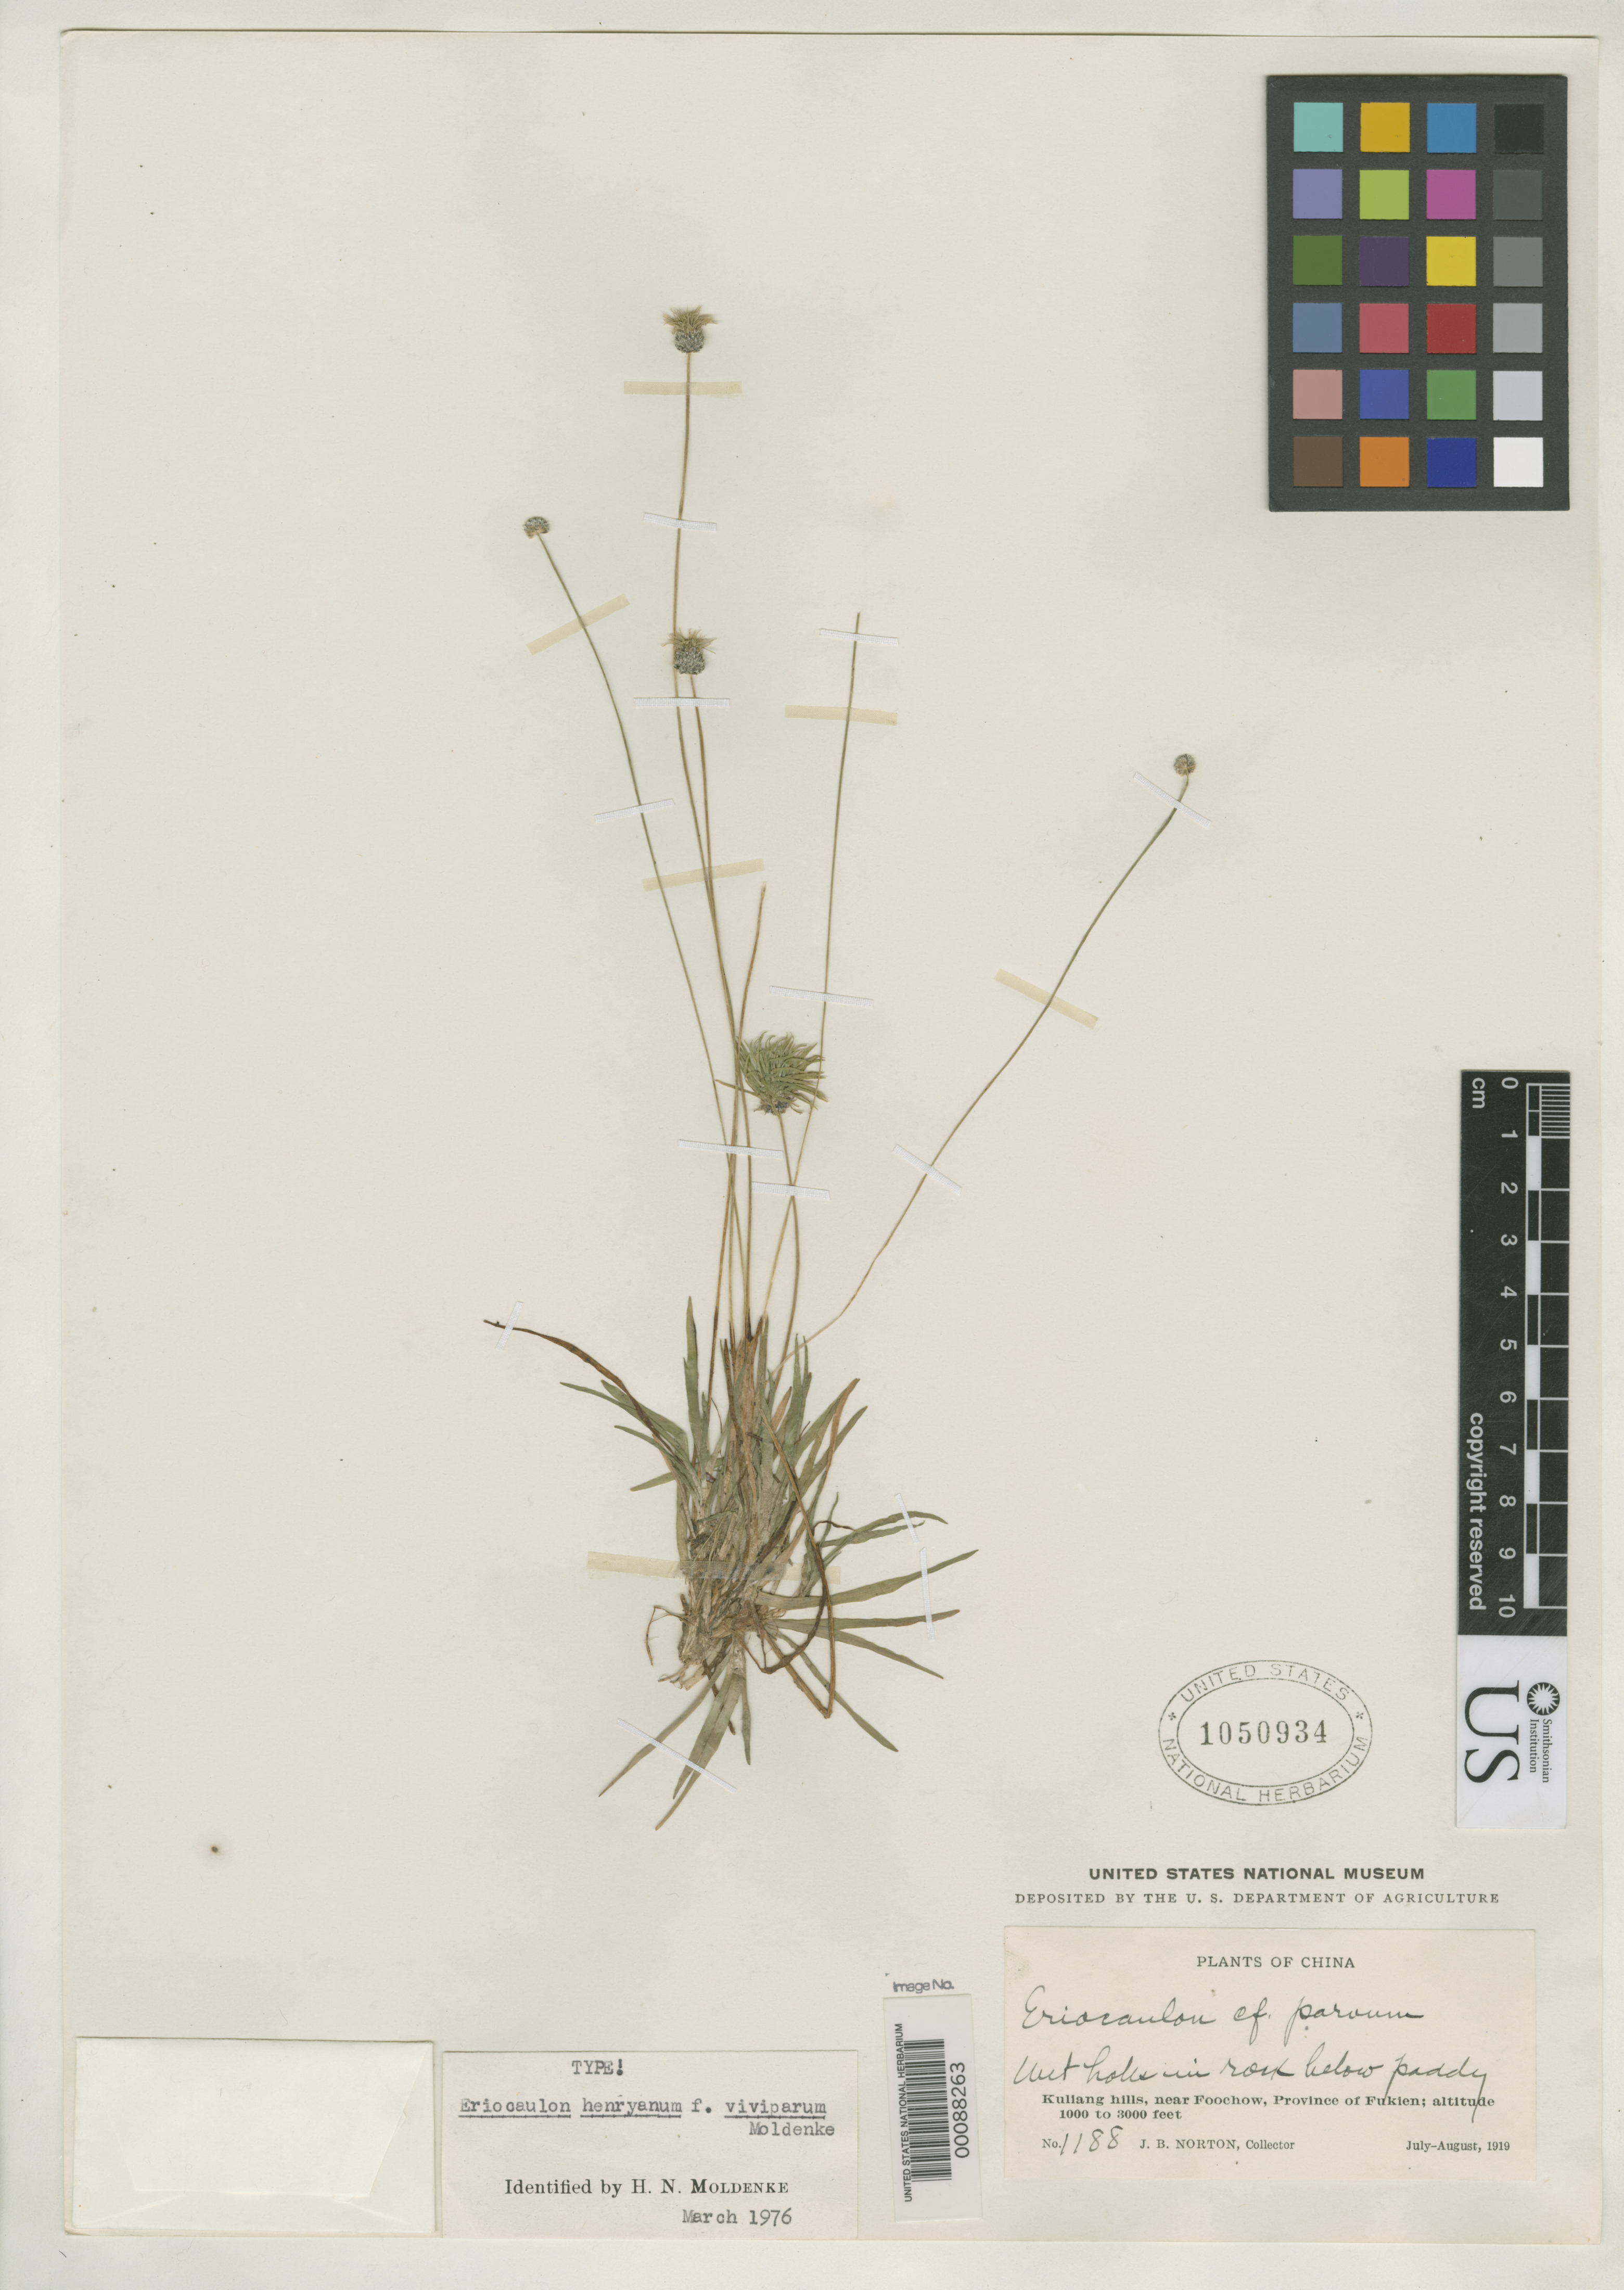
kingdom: Plantae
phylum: Tracheophyta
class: Liliopsida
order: Poales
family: Eriocaulaceae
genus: Eriocaulon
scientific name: Eriocaulon henryanum f. viviparum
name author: Moldenke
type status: Holotype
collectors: J. Norton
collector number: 1188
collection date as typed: Jul 1919 to -- Aug 1919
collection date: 1919-07/1919-08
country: China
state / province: Fujian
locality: Kuliang Hills, near Foochow.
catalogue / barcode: US 1050934